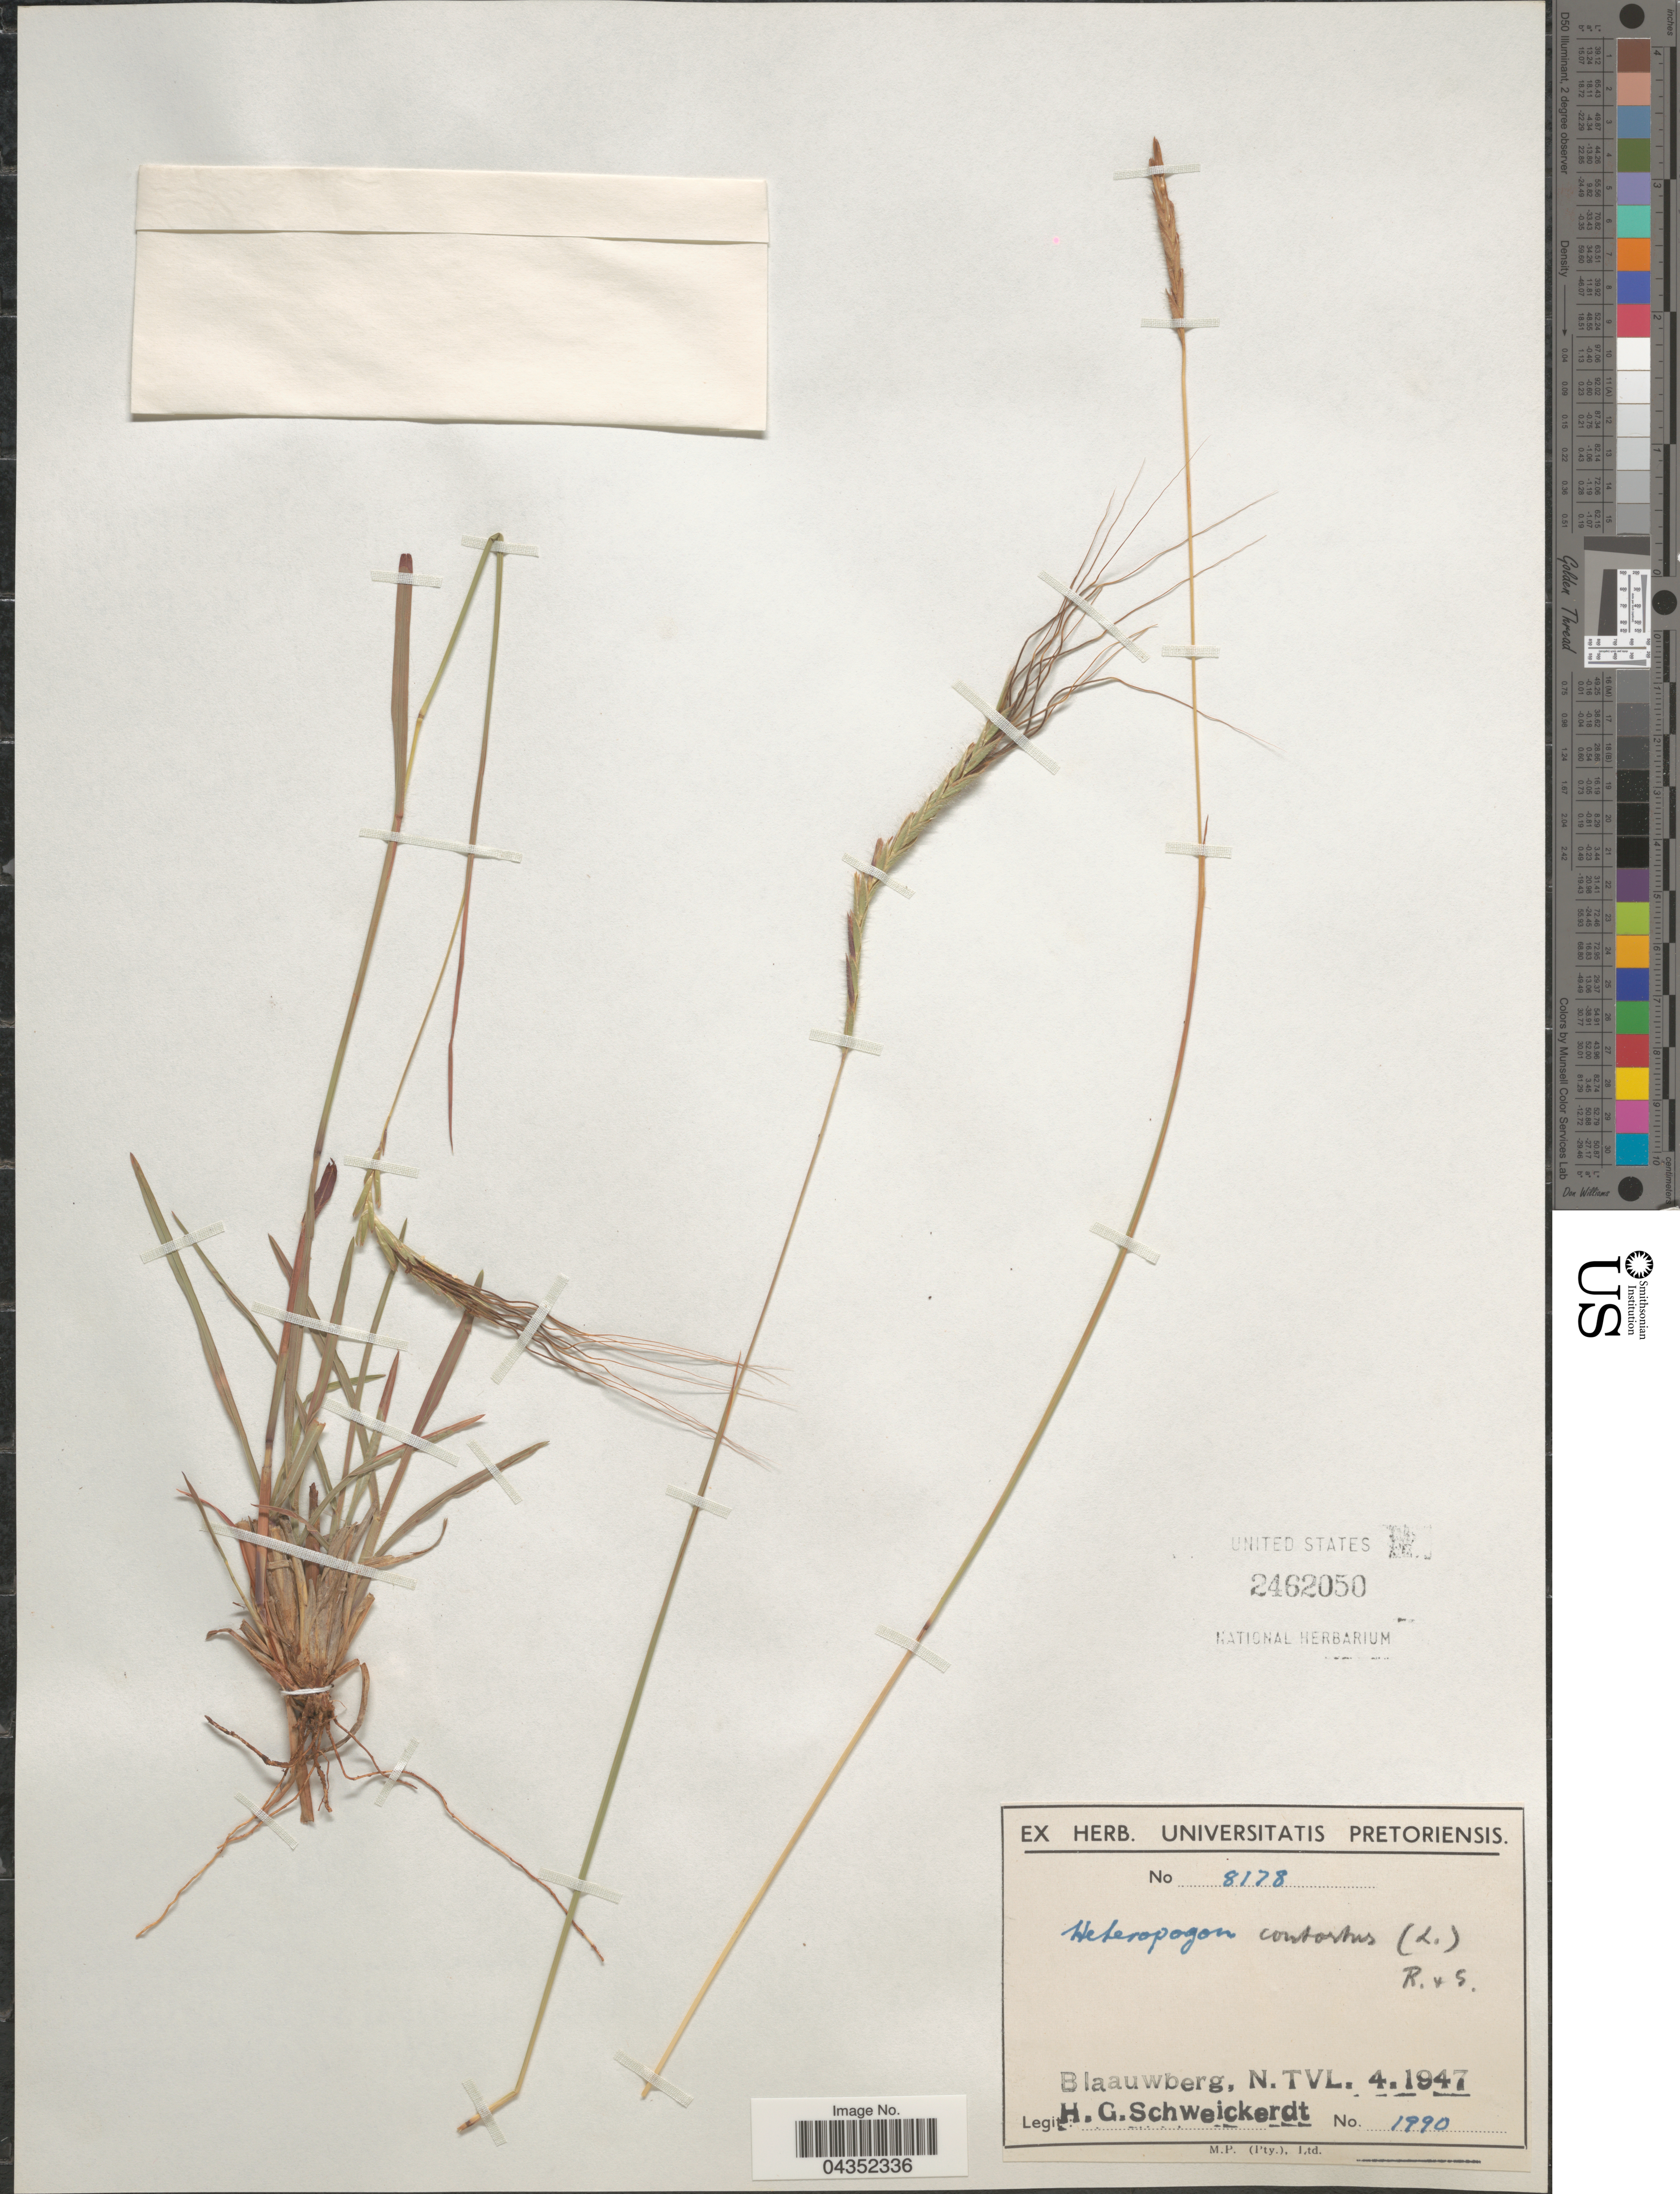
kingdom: Plantae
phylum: Tracheophyta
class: Liliopsida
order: Poales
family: Poaceae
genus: Heteropogon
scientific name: Heteropogon contortus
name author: (L.) P. Beauv. ex Roem. & Schult.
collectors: H. Schweickerdt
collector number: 1990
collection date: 1947-04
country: South Africa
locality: Blaauwberg, N. TVL.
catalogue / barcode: US 2462050